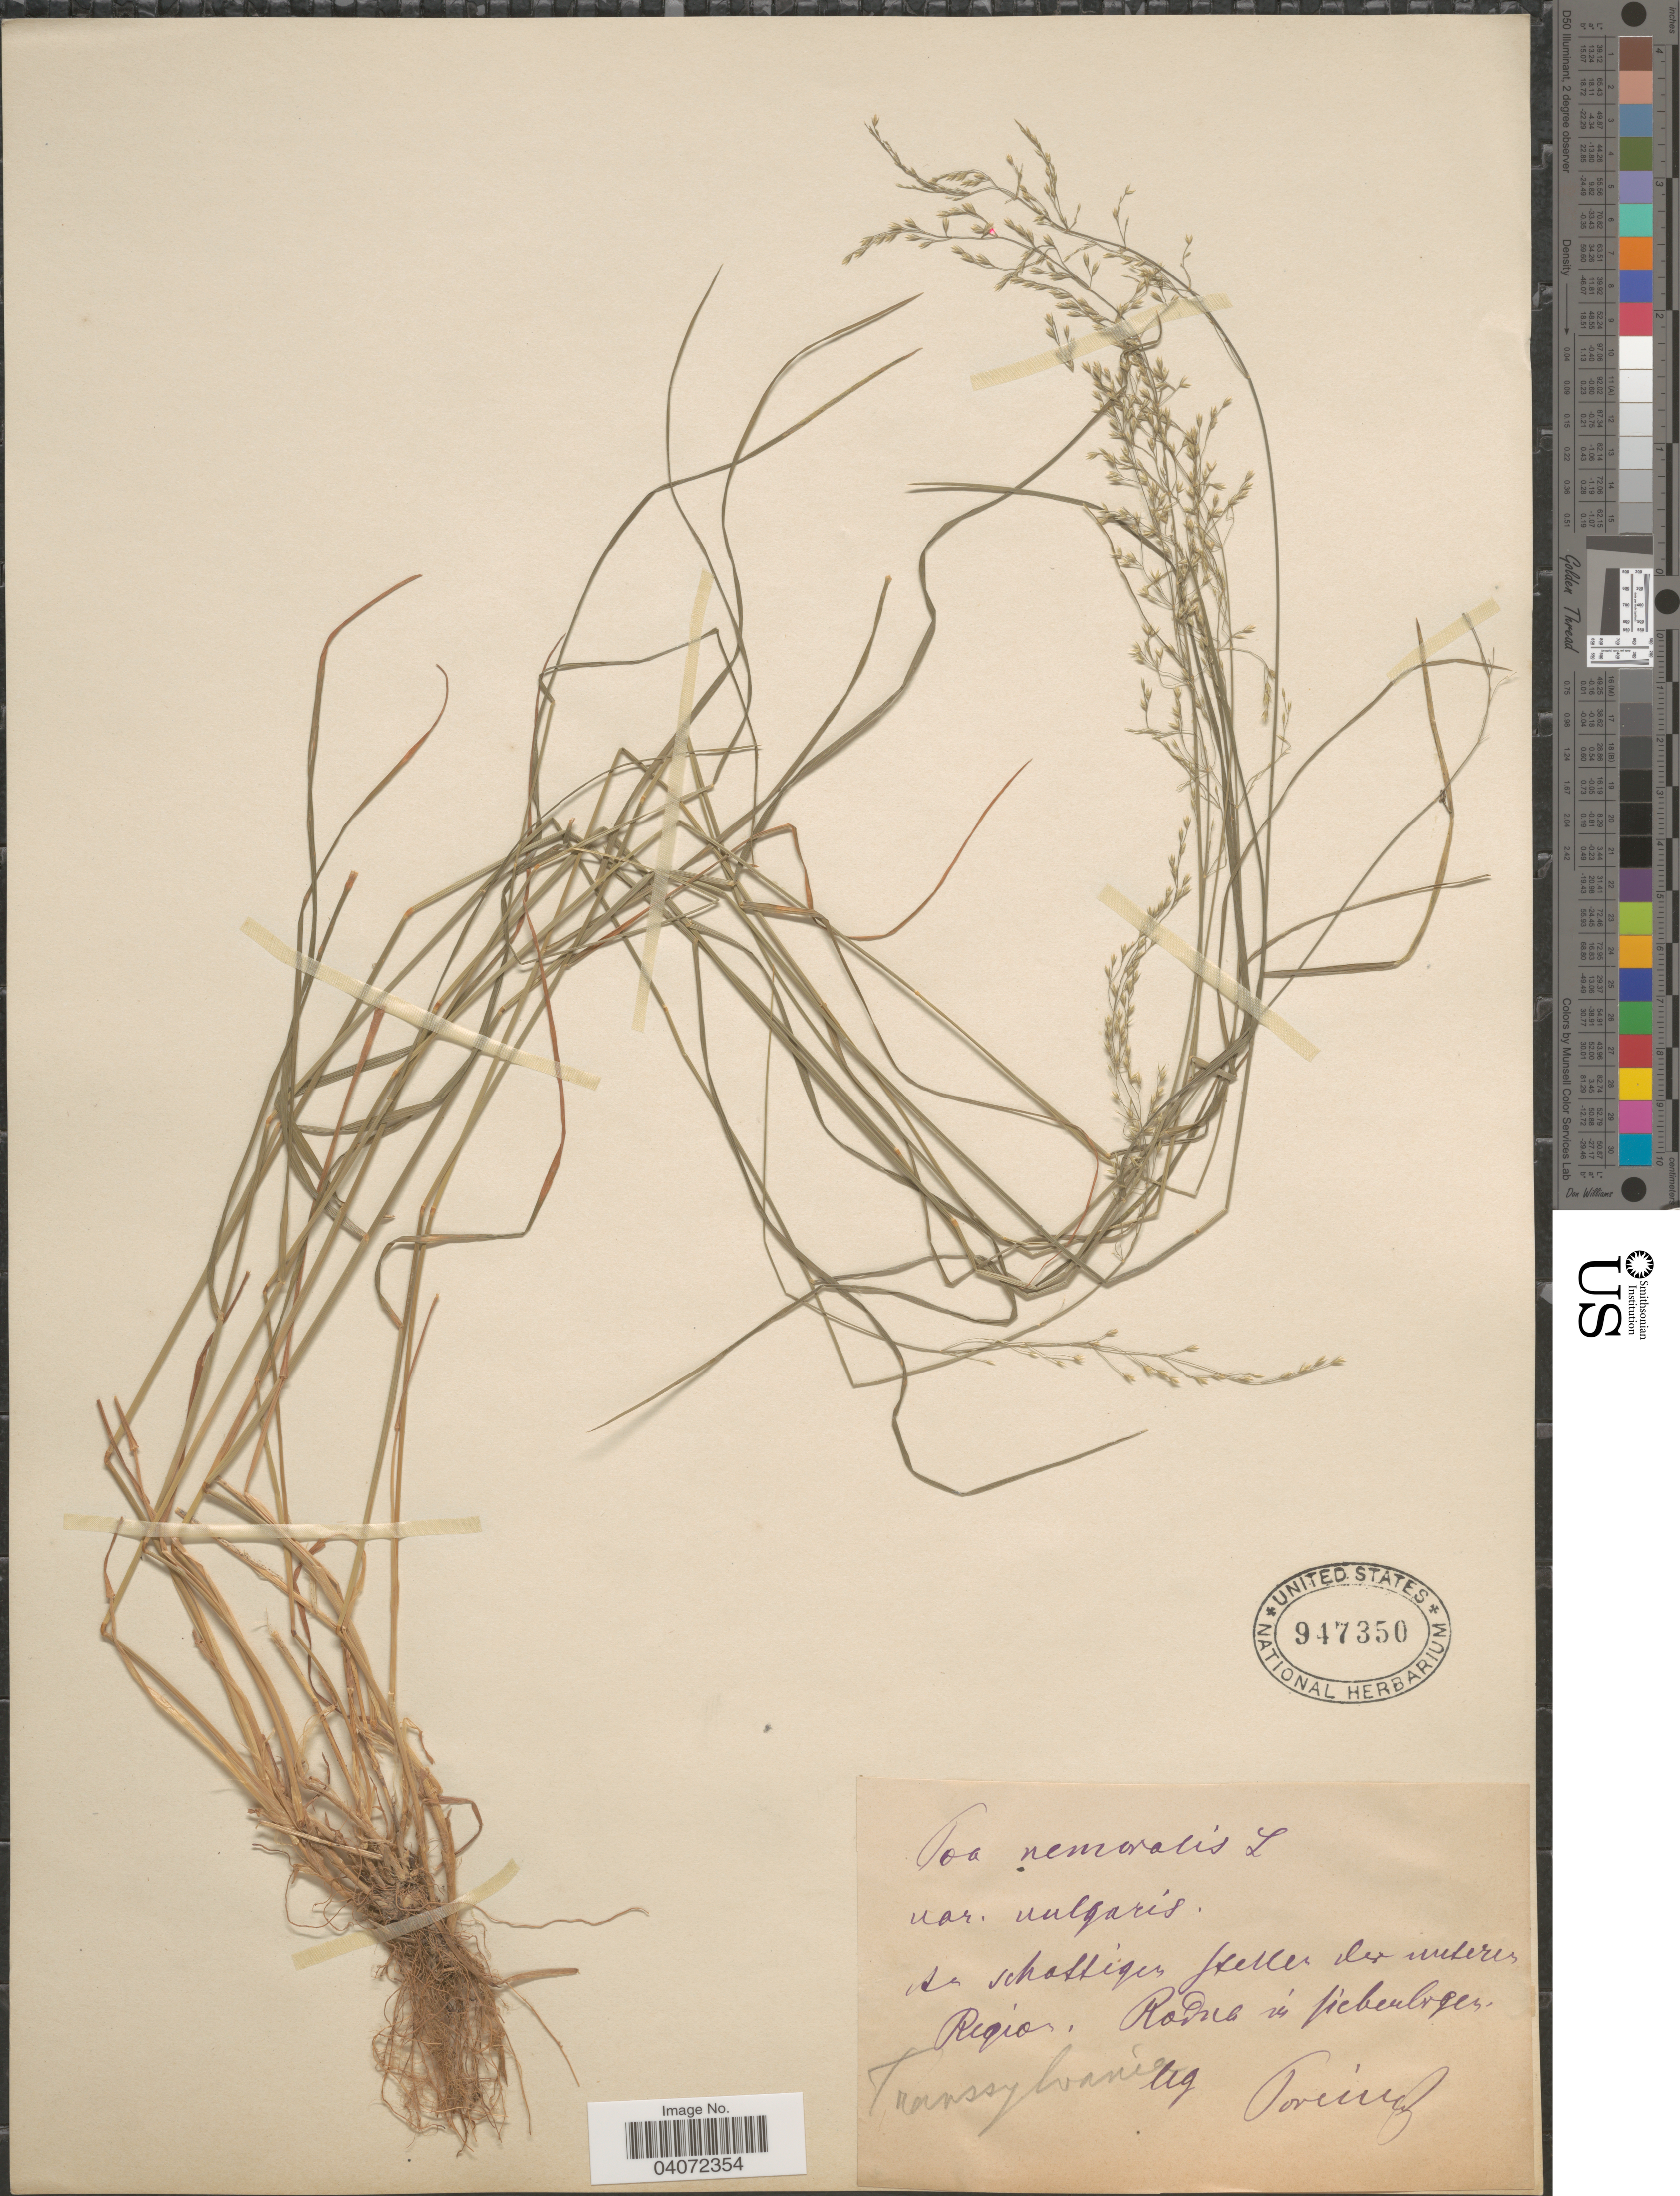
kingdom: Plantae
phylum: Tracheophyta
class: Liliopsida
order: Poales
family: Poaceae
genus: Poa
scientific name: Poa nemoralis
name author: L.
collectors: Porcius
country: Romania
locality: Au schattiger Steller der miteres[interpreted]. Region [illegible text] in sieberlrgen[interpreted], Transsylvania.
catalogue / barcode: US 947350